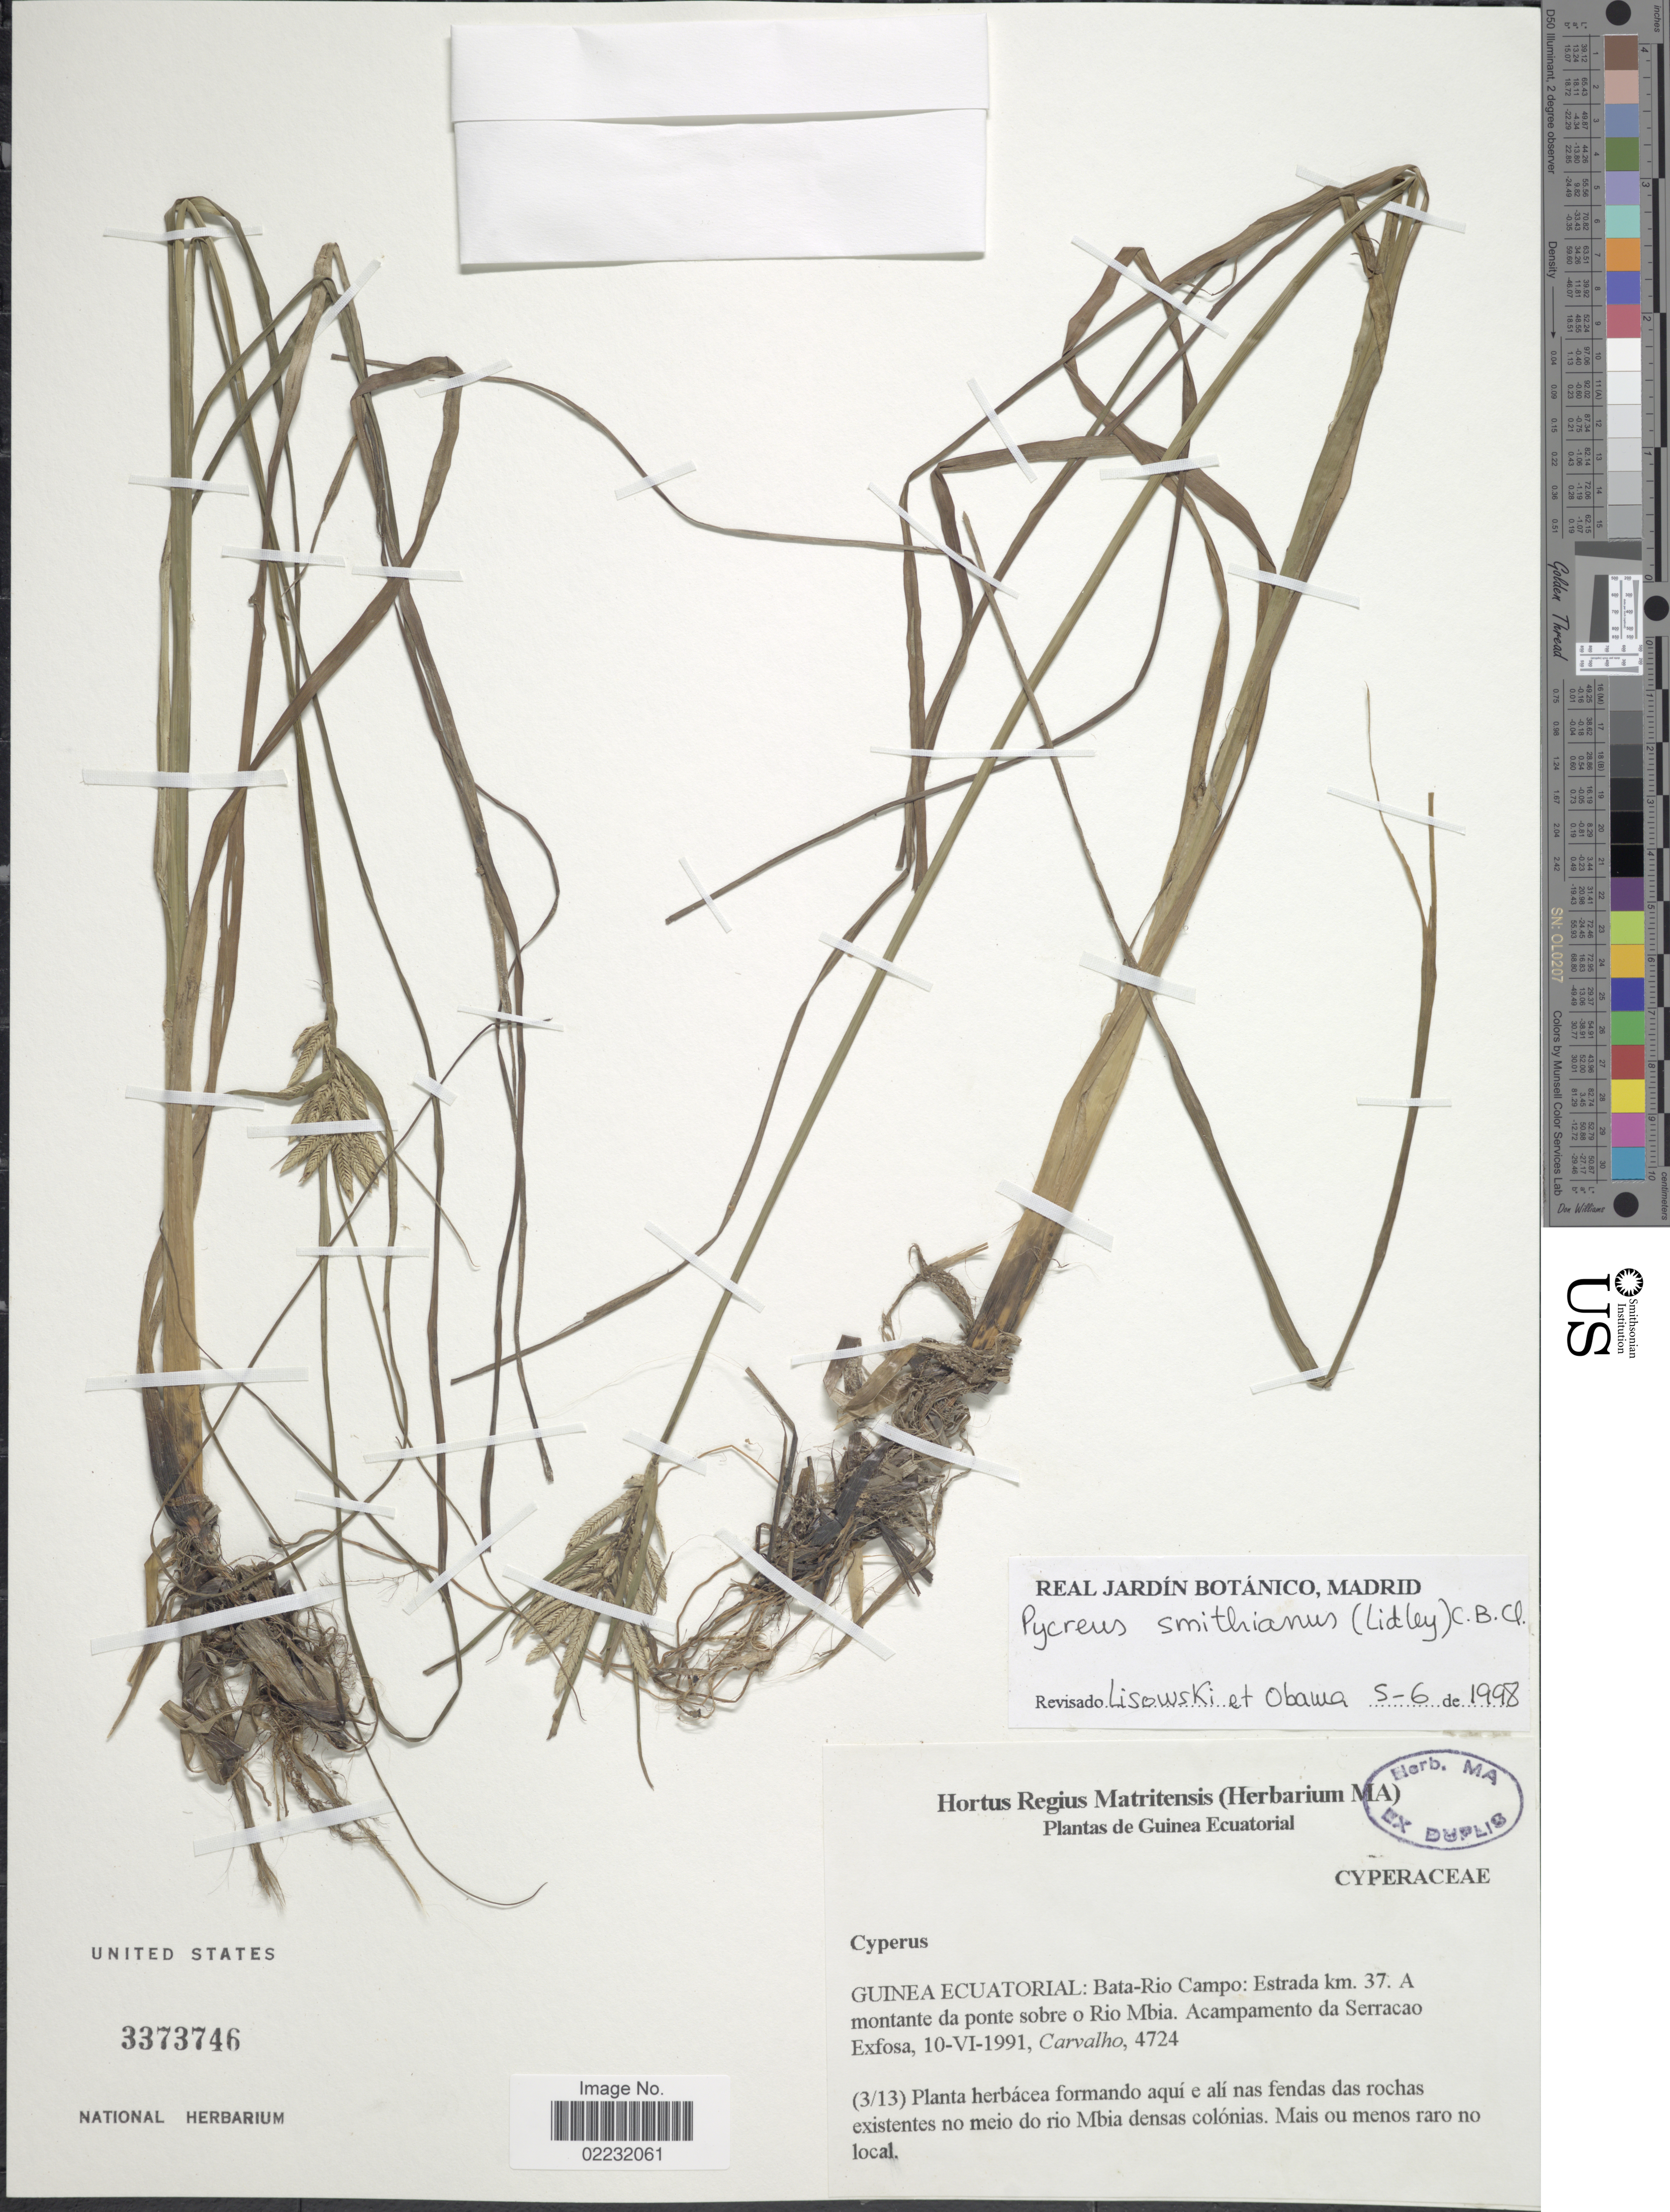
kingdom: Plantae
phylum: Tracheophyta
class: Liliopsida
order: Poales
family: Cyperaceae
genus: Cyperus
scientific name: Cyperus smithianus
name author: Ridl.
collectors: Carvalho, --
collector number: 4724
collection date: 1991-06-10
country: Equatorial Guinea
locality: Guinea Ecuatorial: Bato-Rio Campo: estrada km. 37. A montante da ponte sobre o Rio Mbia, Acampamento da Serracao Exfosa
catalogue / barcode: US 3373746